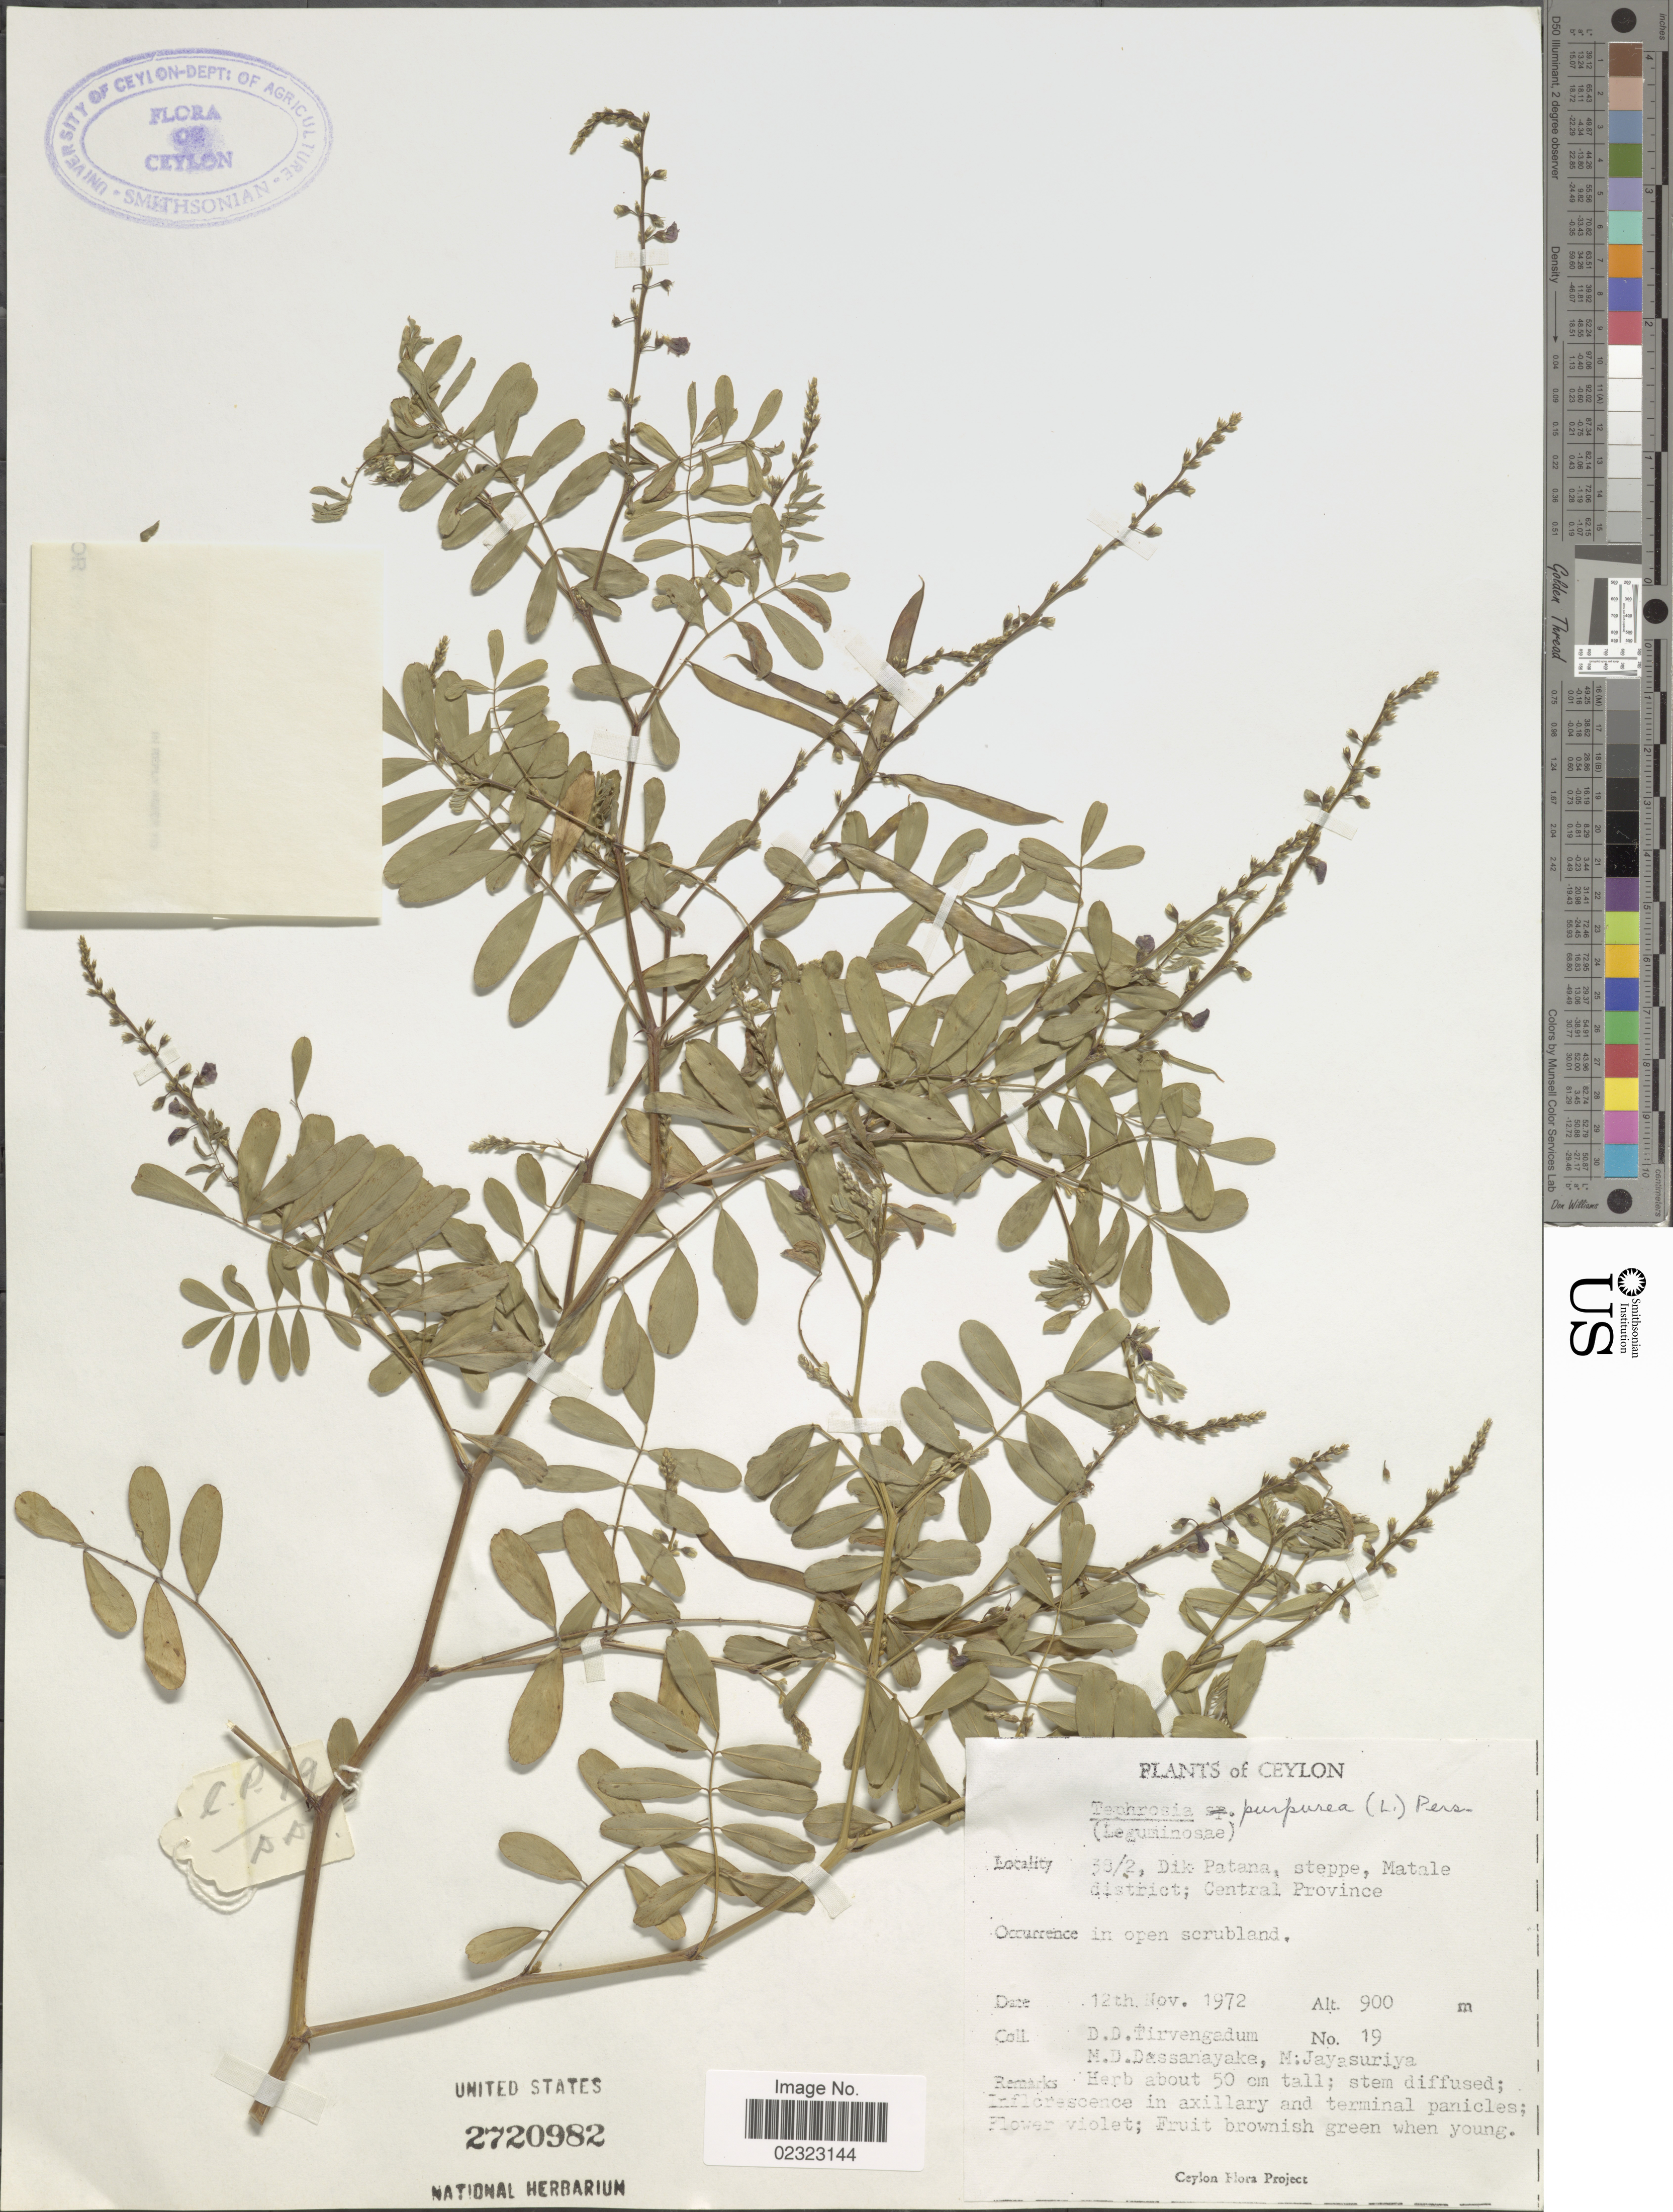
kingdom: Plantae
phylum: Tracheophyta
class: Magnoliopsida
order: Fabales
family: Fabaceae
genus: Tephrosia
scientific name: Tephrosia purpurea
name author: (L.) Pers.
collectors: D. Tirvengadum, M. D. Dassanayake & M. Jayasuriya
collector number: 19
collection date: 1972-11-12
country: Sri Lanka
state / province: Central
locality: Ceylon. 36/2, Dik Patana, steppe, Matale district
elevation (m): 900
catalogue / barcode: US 2720982